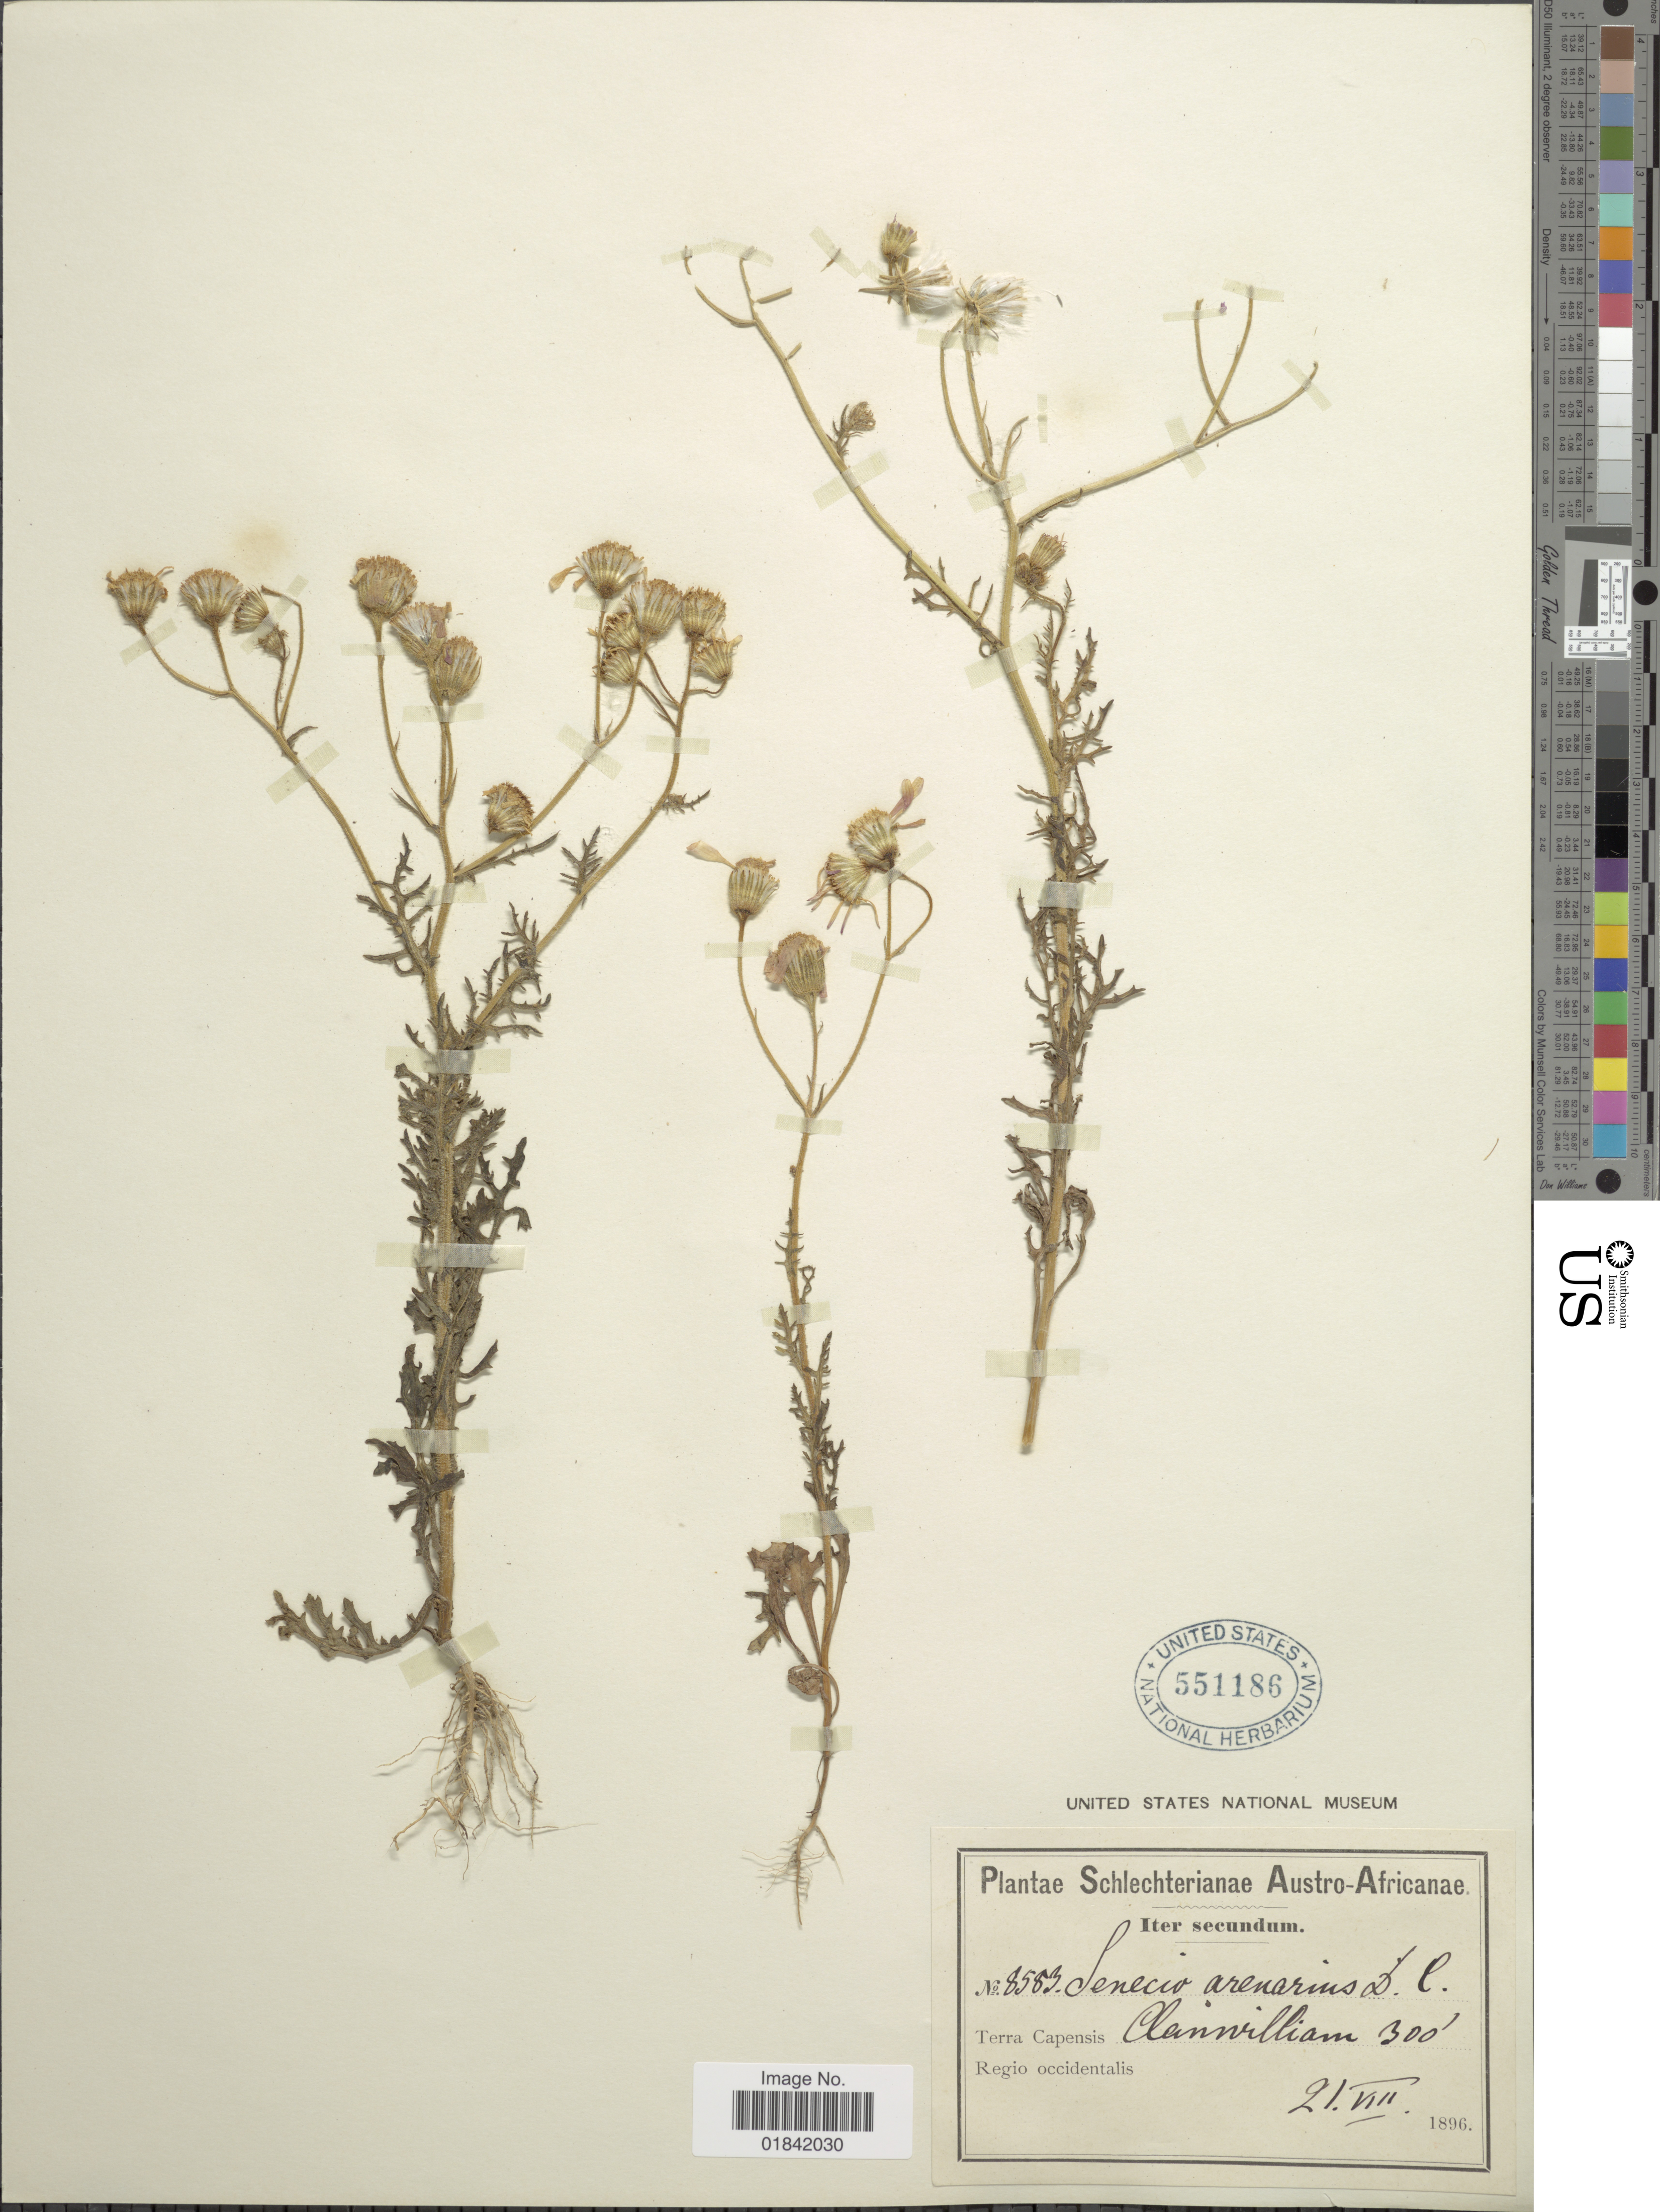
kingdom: Plantae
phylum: Tracheophyta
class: Magnoliopsida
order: Asterales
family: Asteraceae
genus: Senecio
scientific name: Senecio arenarius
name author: Thunb.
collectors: F. R. R. Schlechter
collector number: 8583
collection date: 1896-08-21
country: South Africa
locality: Austro-Africanae, Terra Capensis, Clannvillia,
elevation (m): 91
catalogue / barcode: US 551186